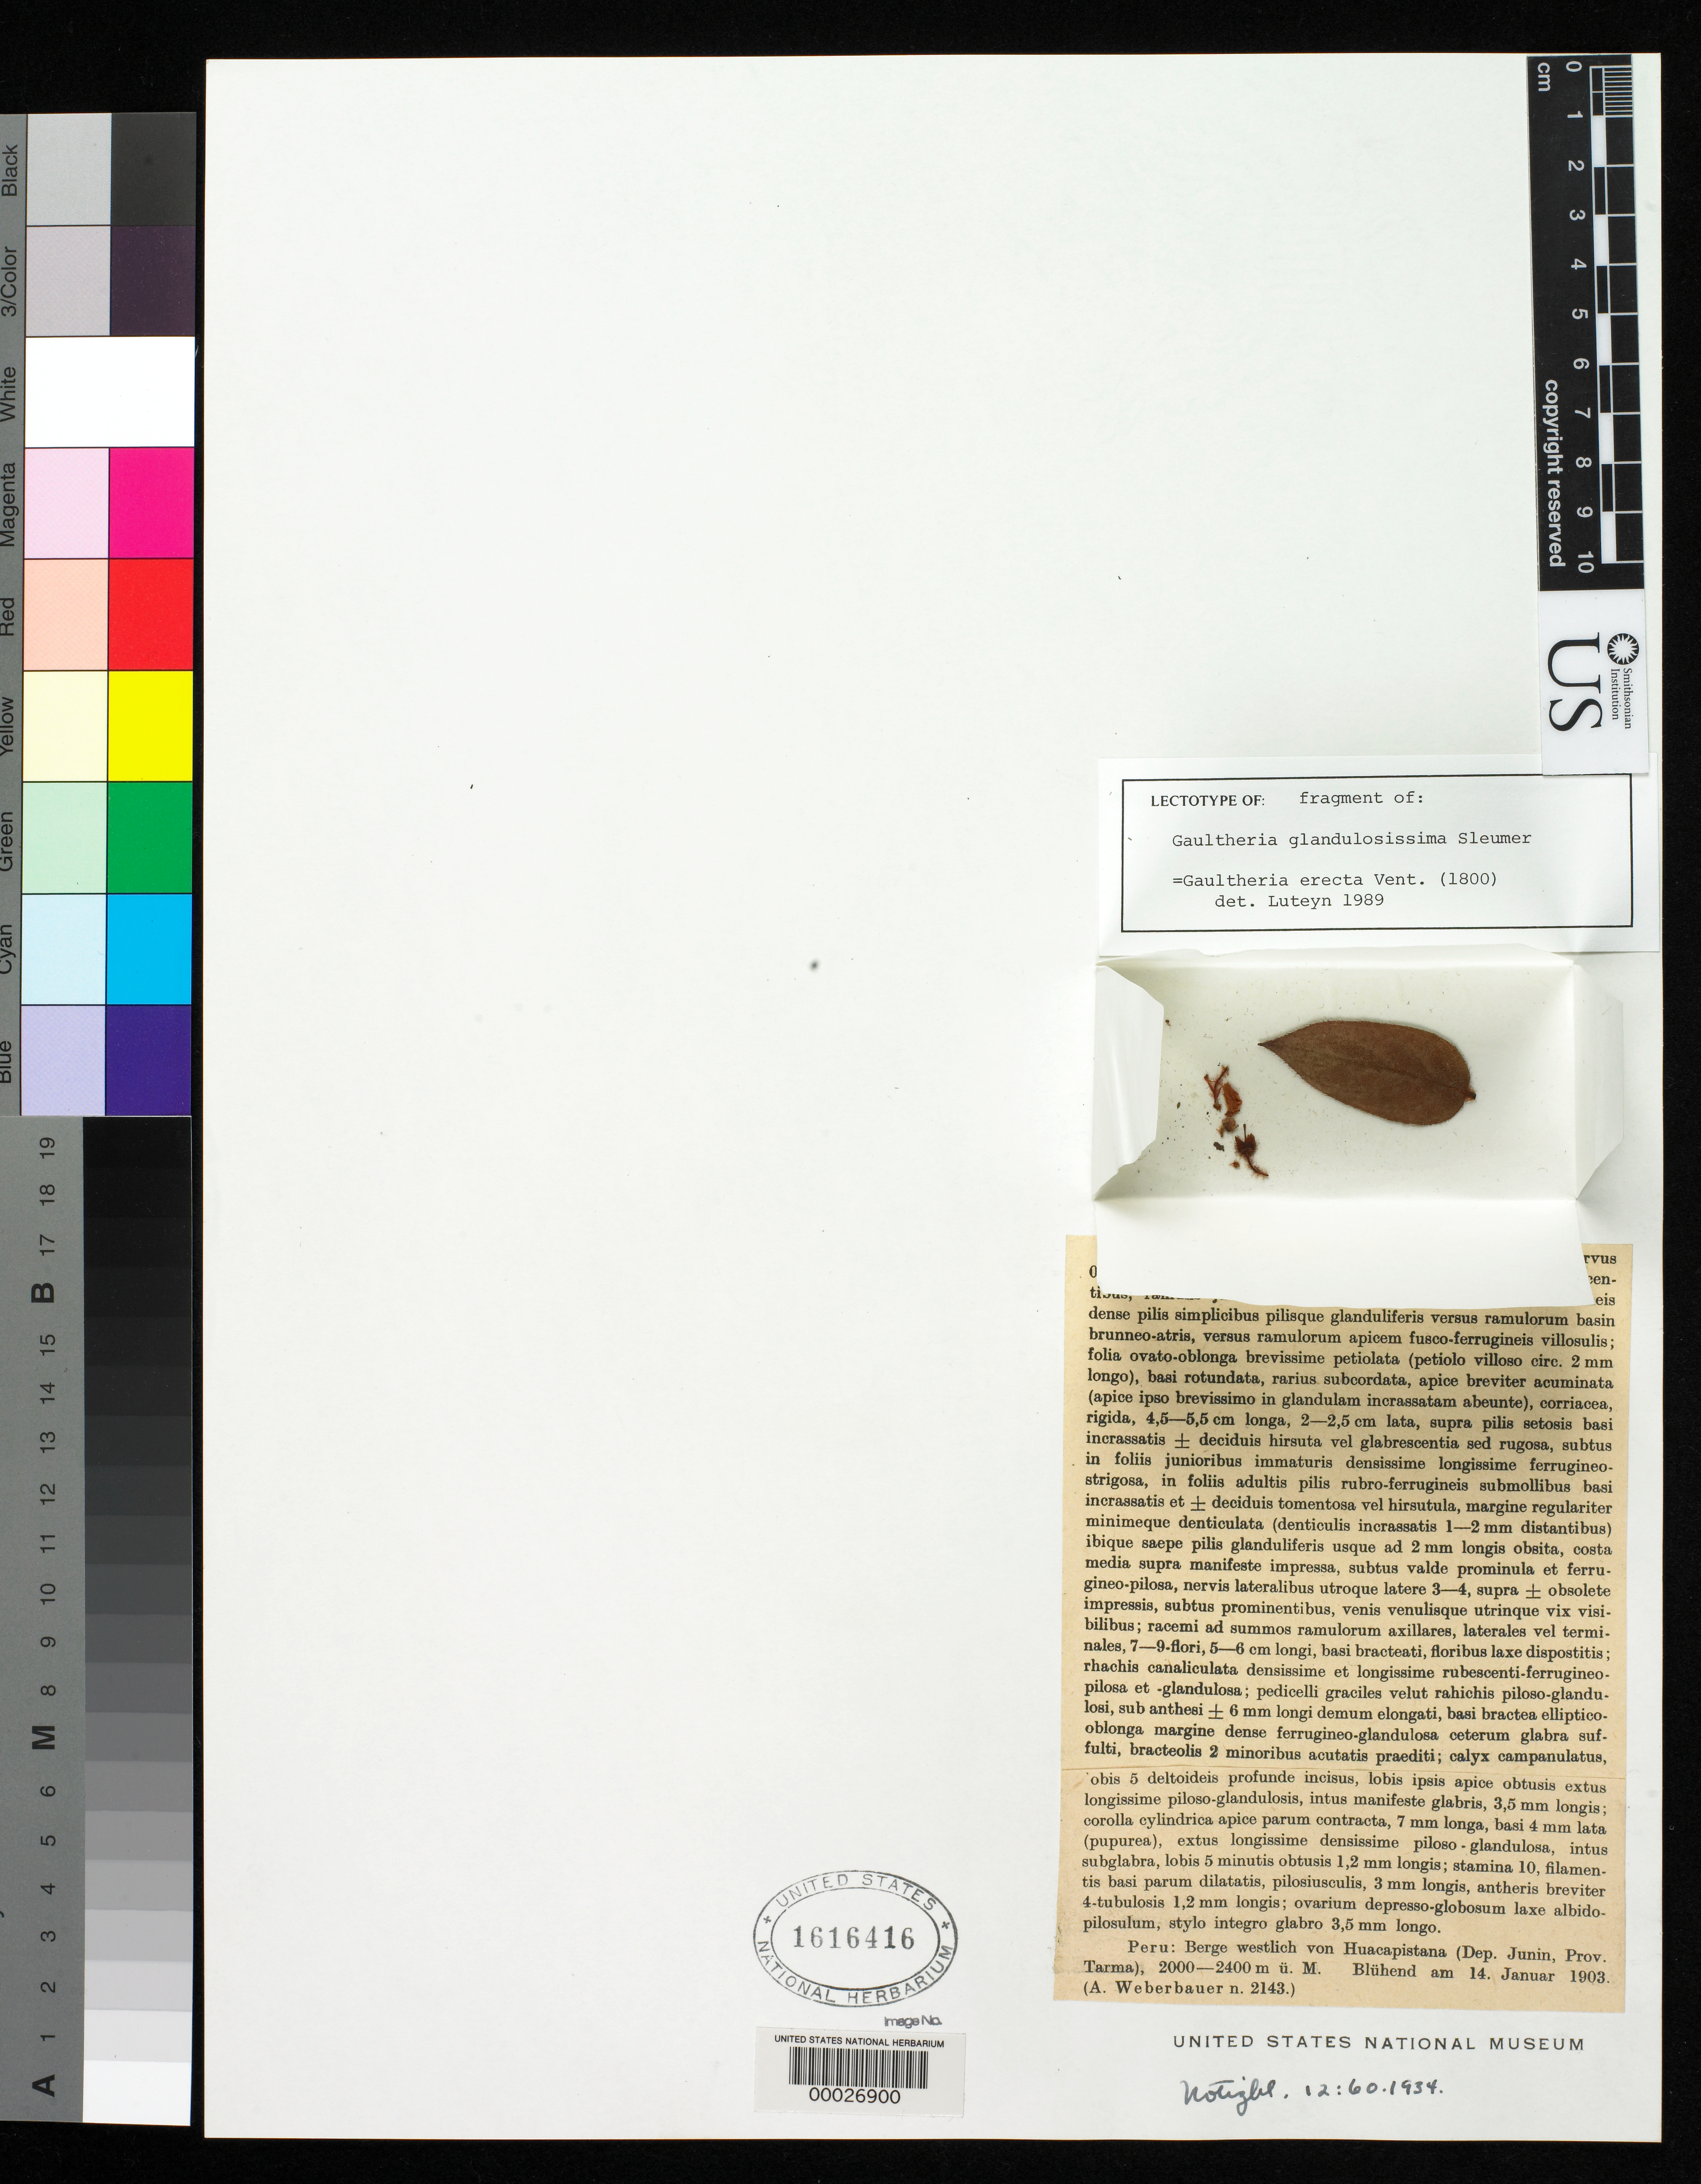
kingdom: Plantae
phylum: Tracheophyta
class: Magnoliopsida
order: Ericales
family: Ericaceae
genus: Gaultheria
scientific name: Gaultheria glandulosissima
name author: Sleumer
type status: Type Fragment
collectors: A. Weberbauer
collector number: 2143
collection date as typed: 14 Jan 1903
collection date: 1903-01-14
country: Peru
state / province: Junín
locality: Tarma.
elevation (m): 2000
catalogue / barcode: US 1616416